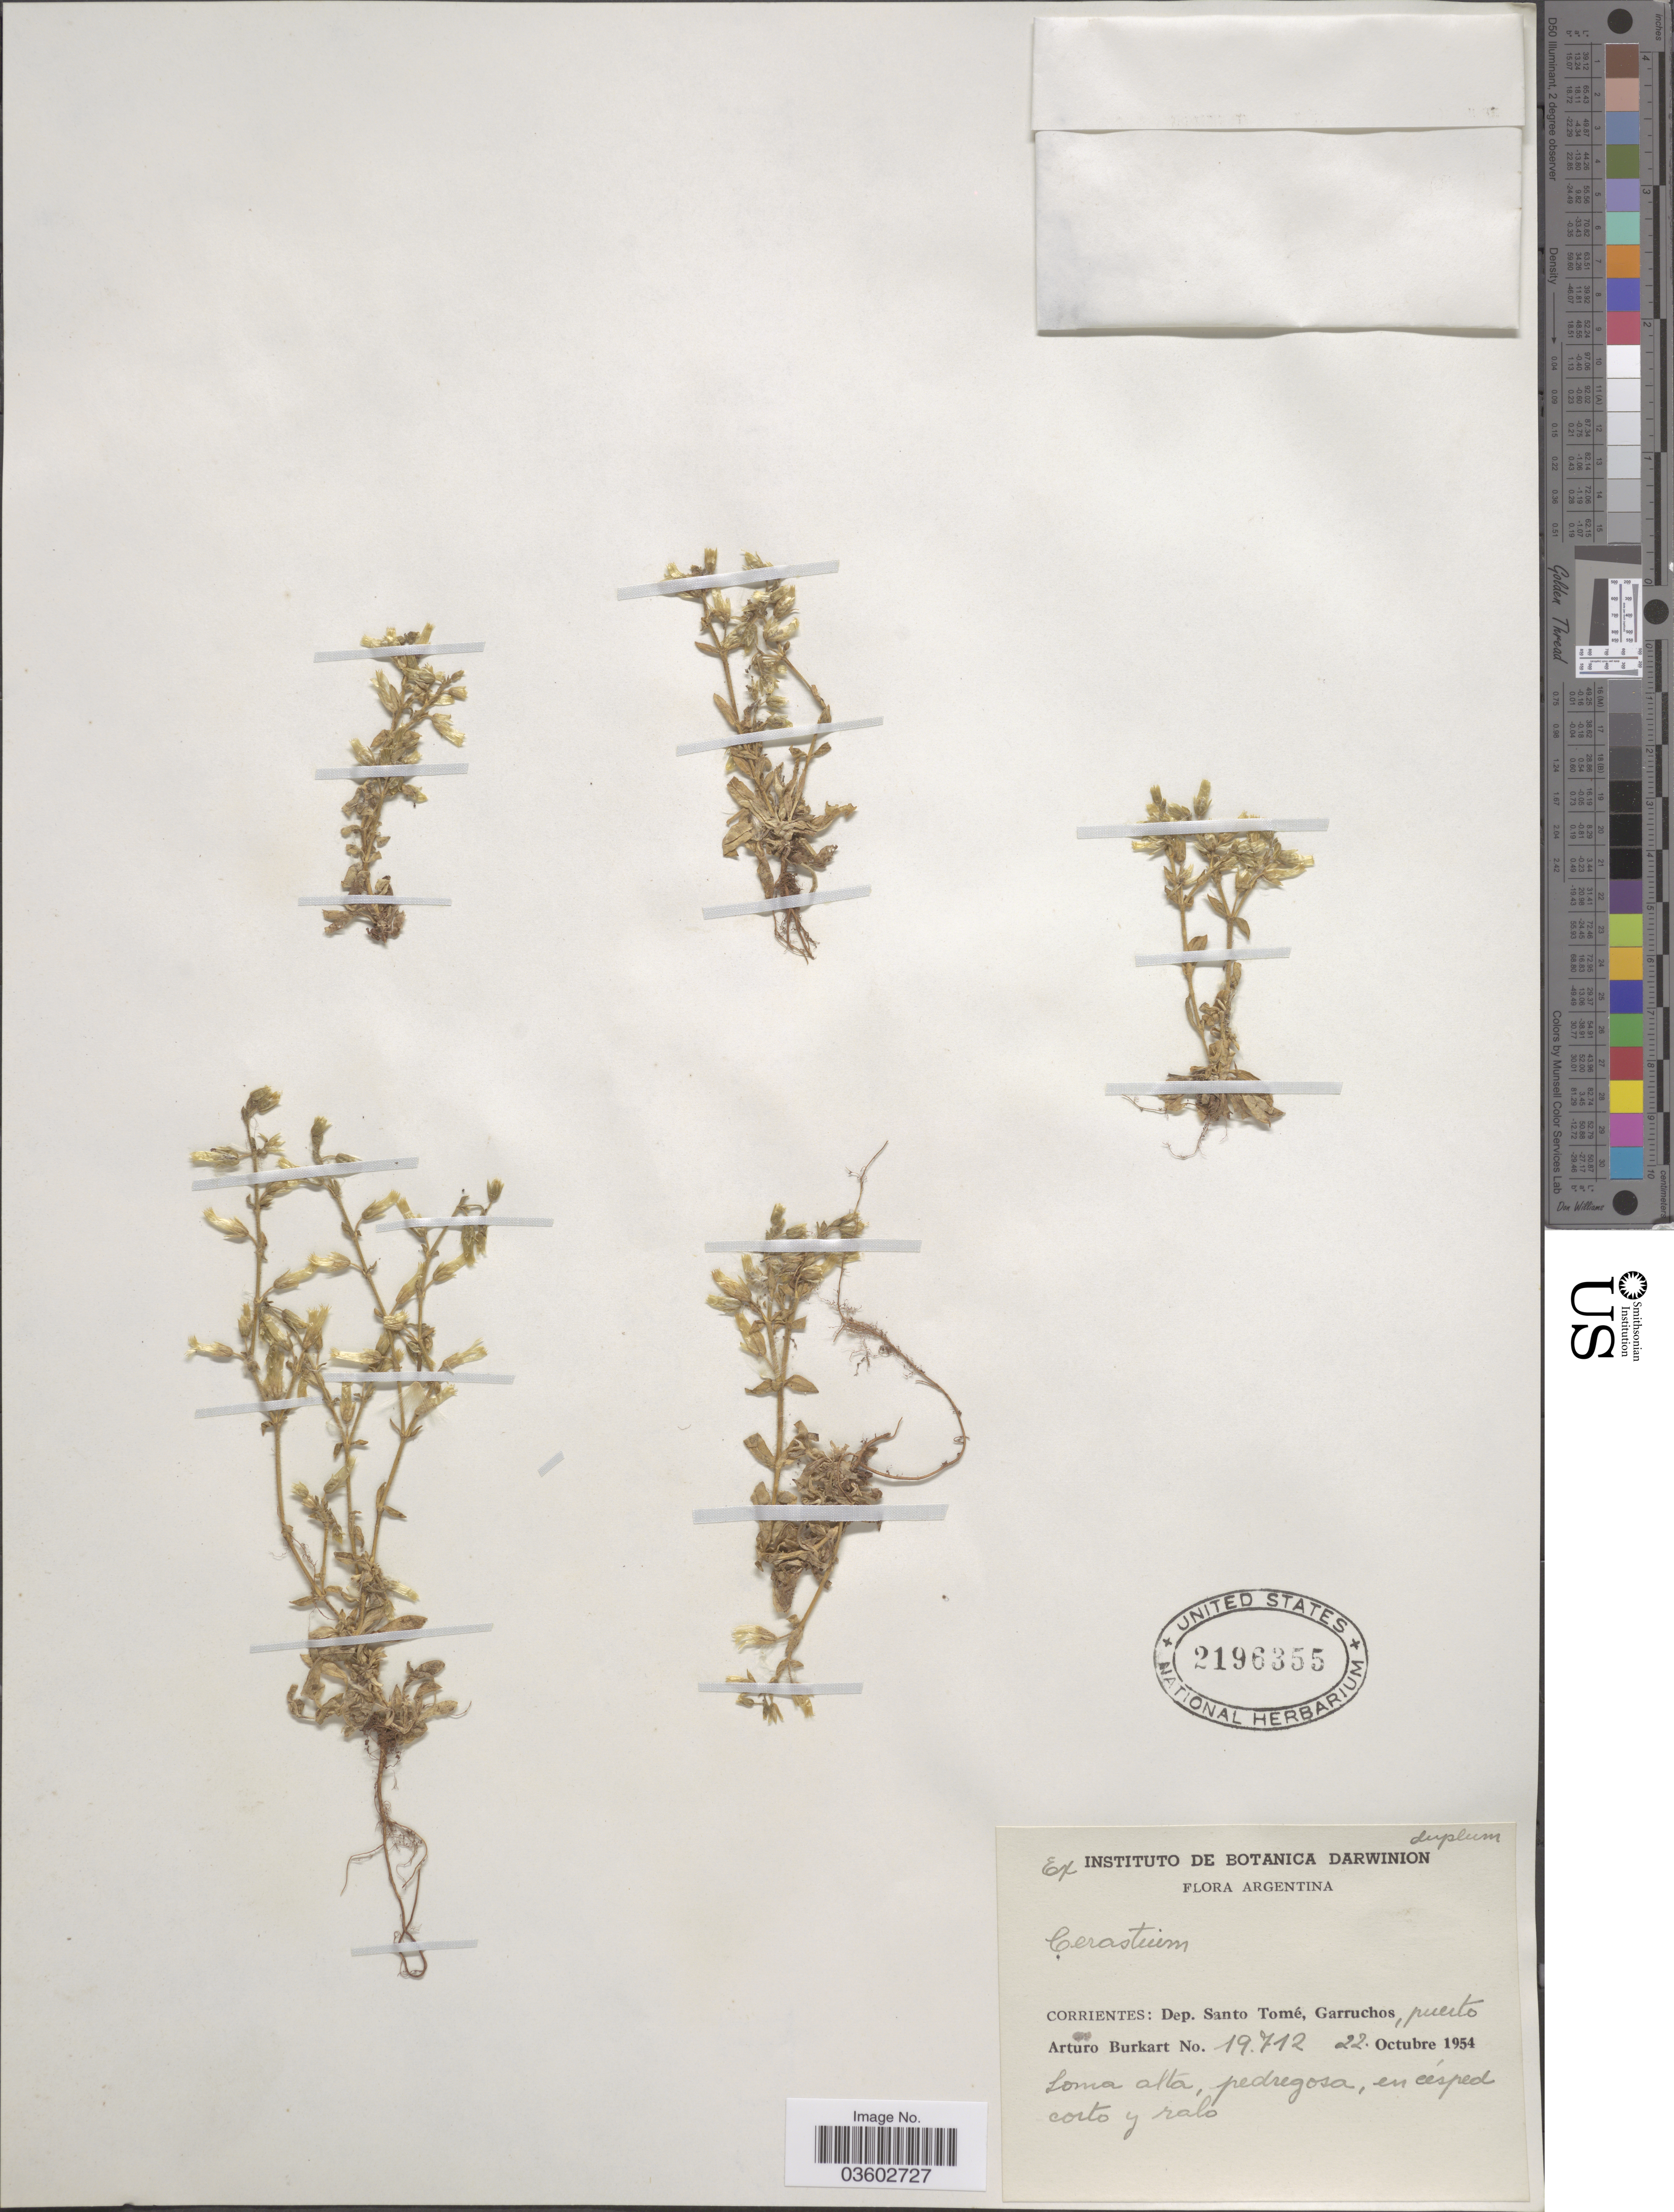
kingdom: Plantae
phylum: Tracheophyta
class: Magnoliopsida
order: Caryophyllales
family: Caryophyllaceae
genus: Cerastium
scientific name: Cerastium sp.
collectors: A. E. Burkart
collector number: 19712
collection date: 1954-10-22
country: Argentina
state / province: Corrientes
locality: Dep. Santo Tomé, Garruchos, puerto Loma alta, pedregosa.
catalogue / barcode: US 2196355